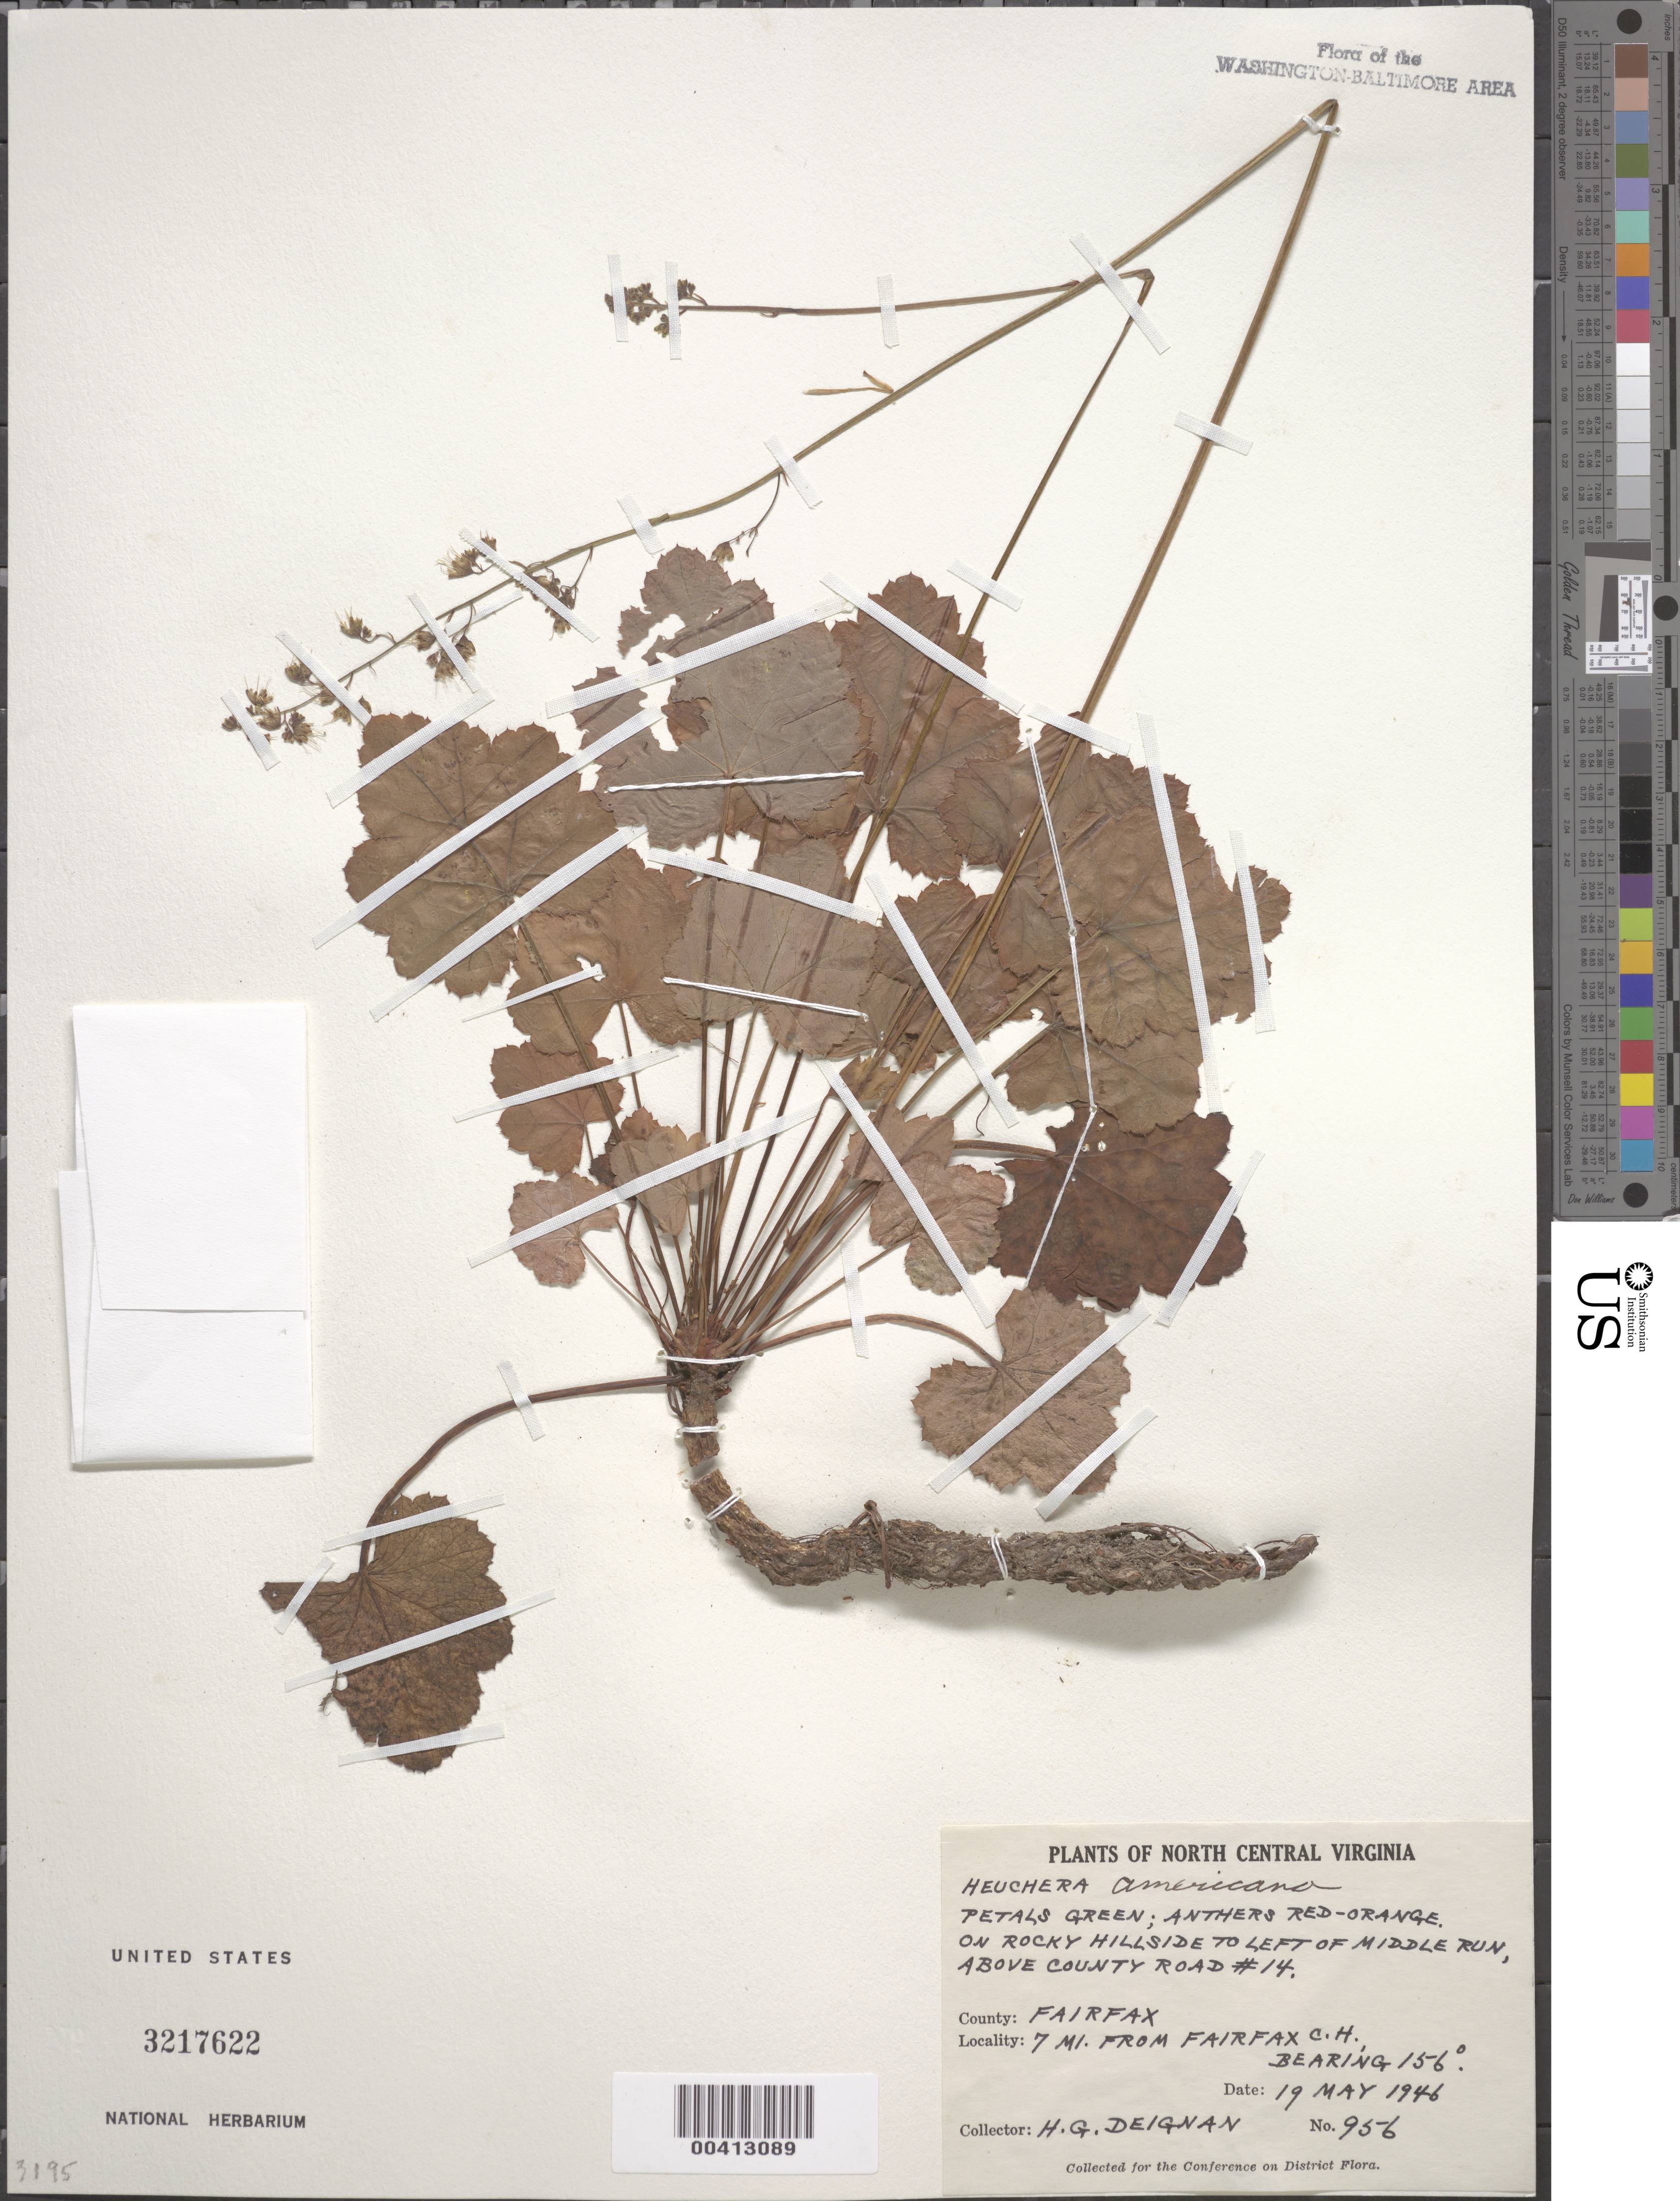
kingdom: Plantae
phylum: Tracheophyta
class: Magnoliopsida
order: Saxifragales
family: Saxifragaceae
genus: Heuchera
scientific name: Heuchera americana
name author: L.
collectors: H. Deignan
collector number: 956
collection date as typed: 19 May 1946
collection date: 1946-05-19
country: United States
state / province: Virginia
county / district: Fairfax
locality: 7 Mi from Fairfax County Courthouse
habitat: On rocky hillside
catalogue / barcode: US 3217622